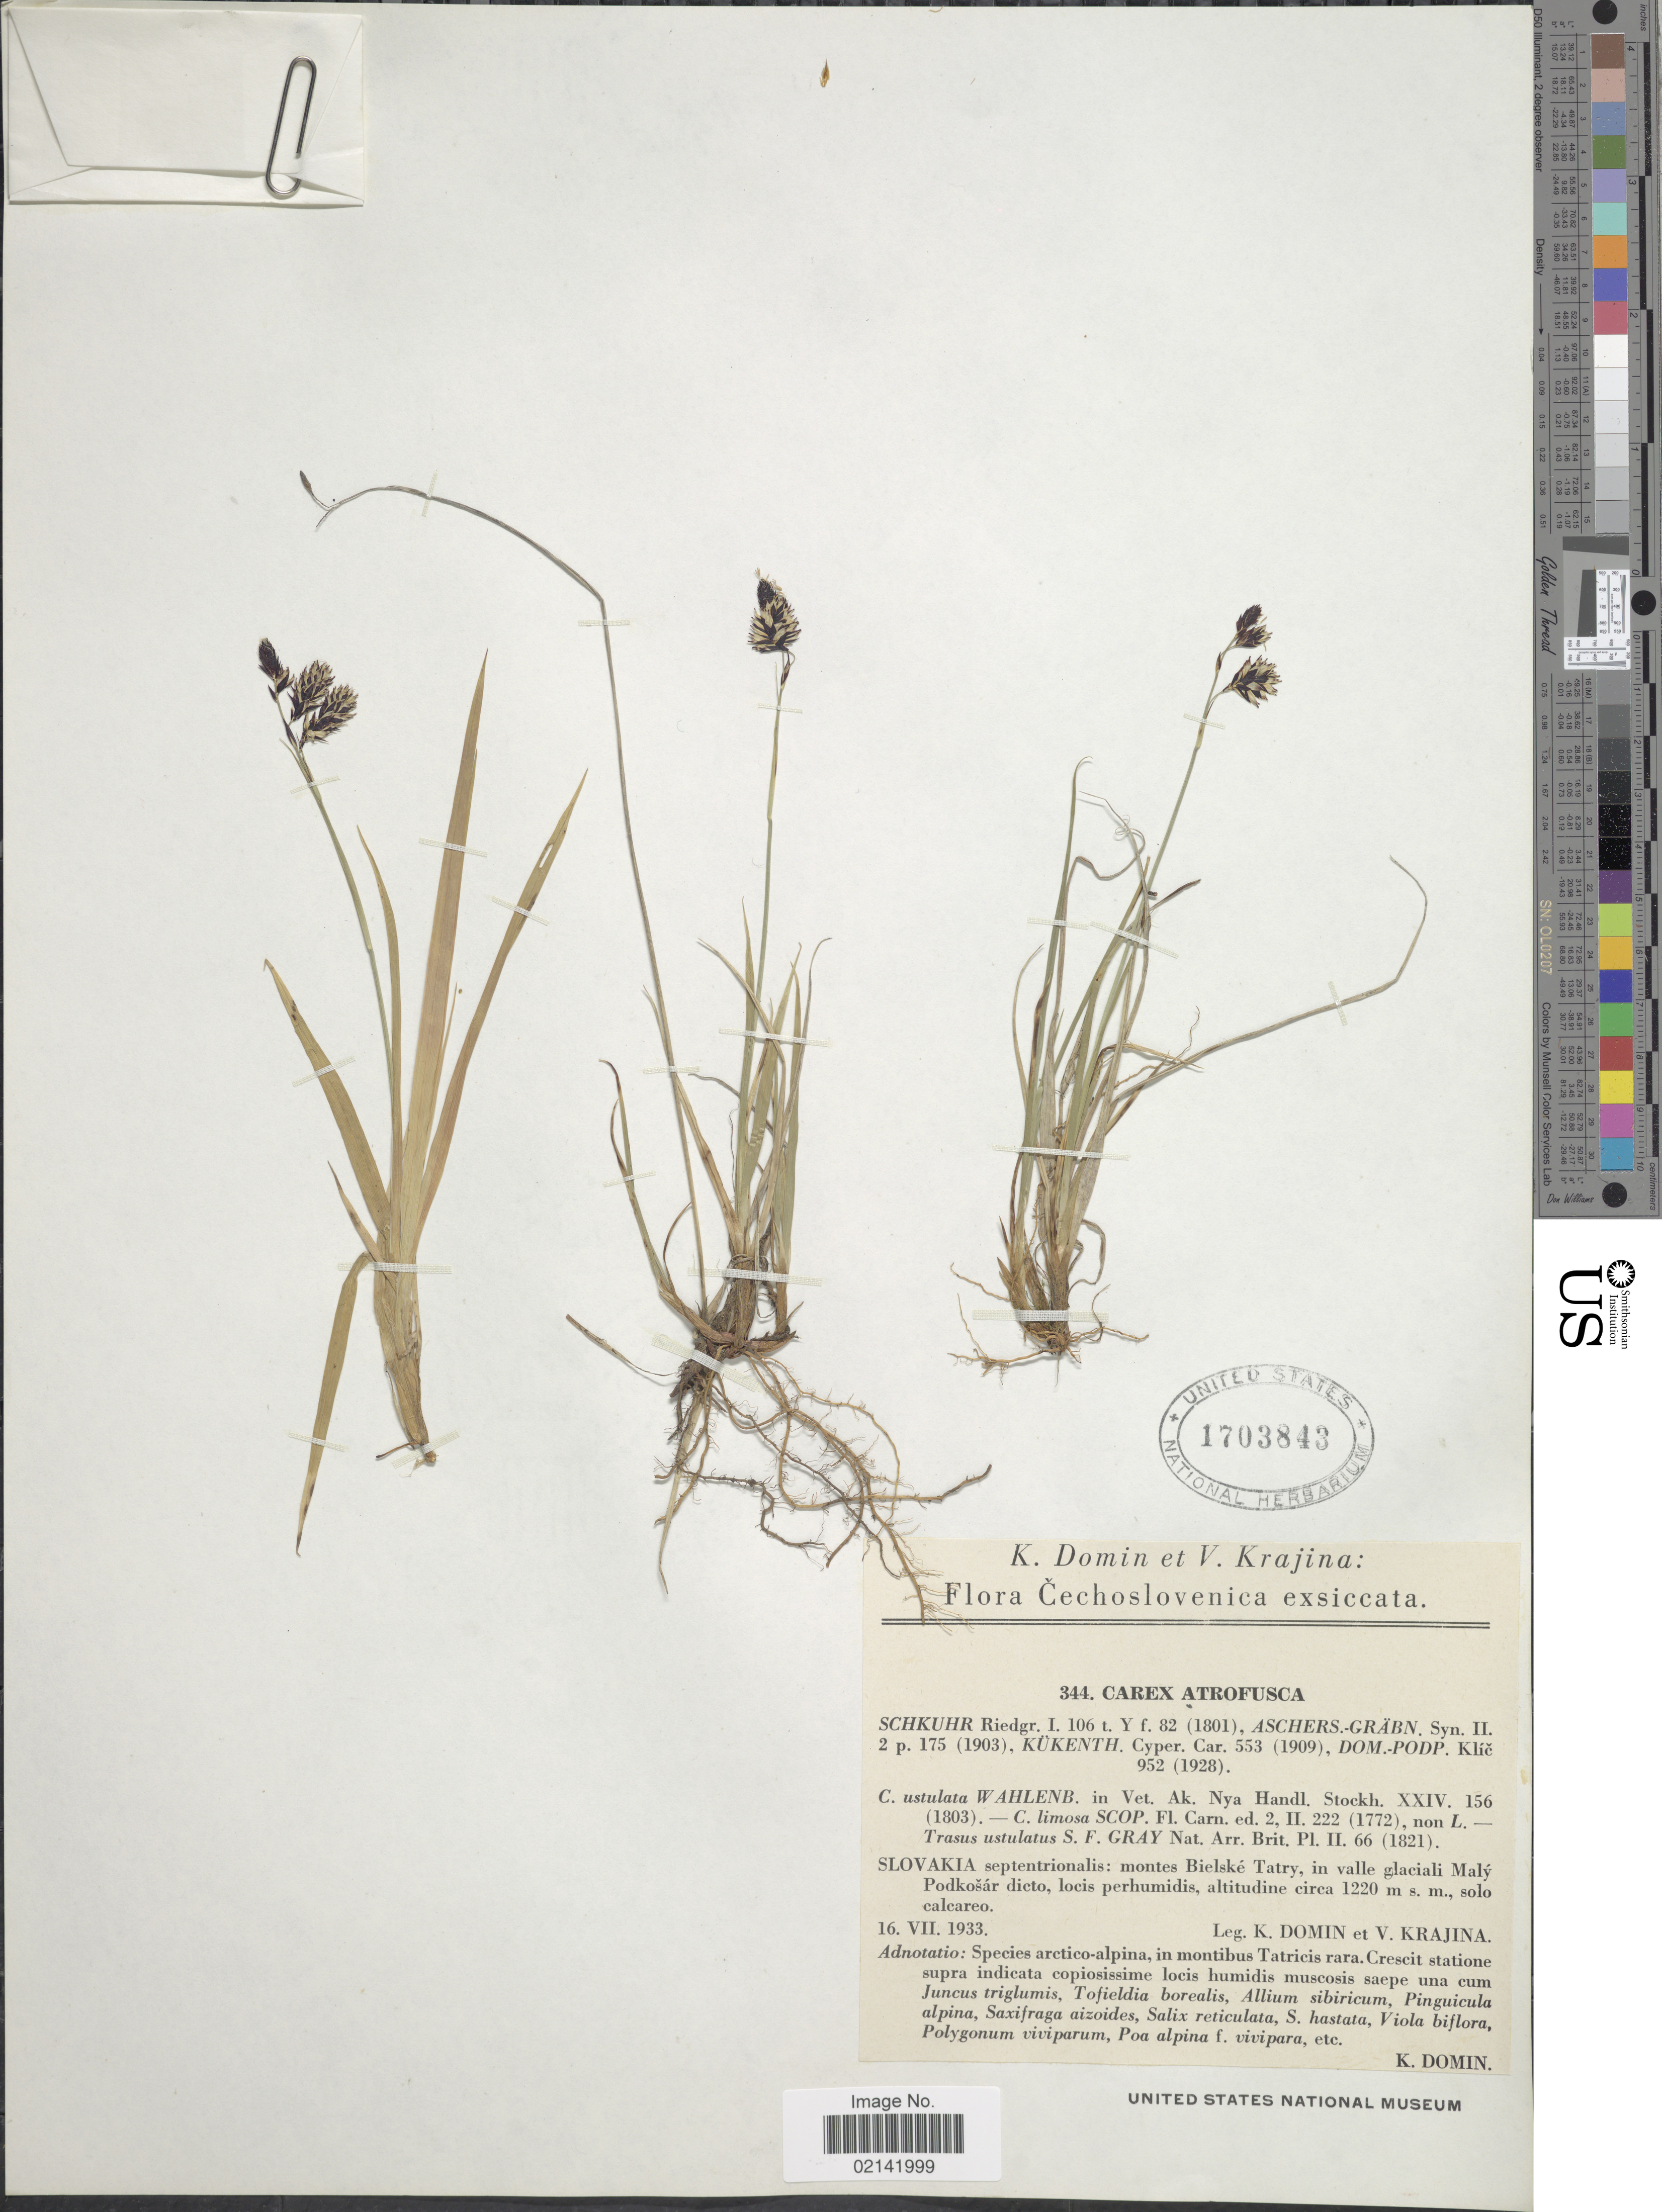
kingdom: Plantae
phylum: Tracheophyta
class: Liliopsida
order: Poales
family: Cyperaceae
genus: Carex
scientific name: Carex atrofusca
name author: Schkuhr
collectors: K. Domin & V. Krajina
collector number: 344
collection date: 1933-07-16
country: Slovakia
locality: Slovakia: septentrionalis: montes Bielske Tary, in valle glaciali Maly Podkosar dicto, locis perhumidis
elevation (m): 1220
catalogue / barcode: US 1703843